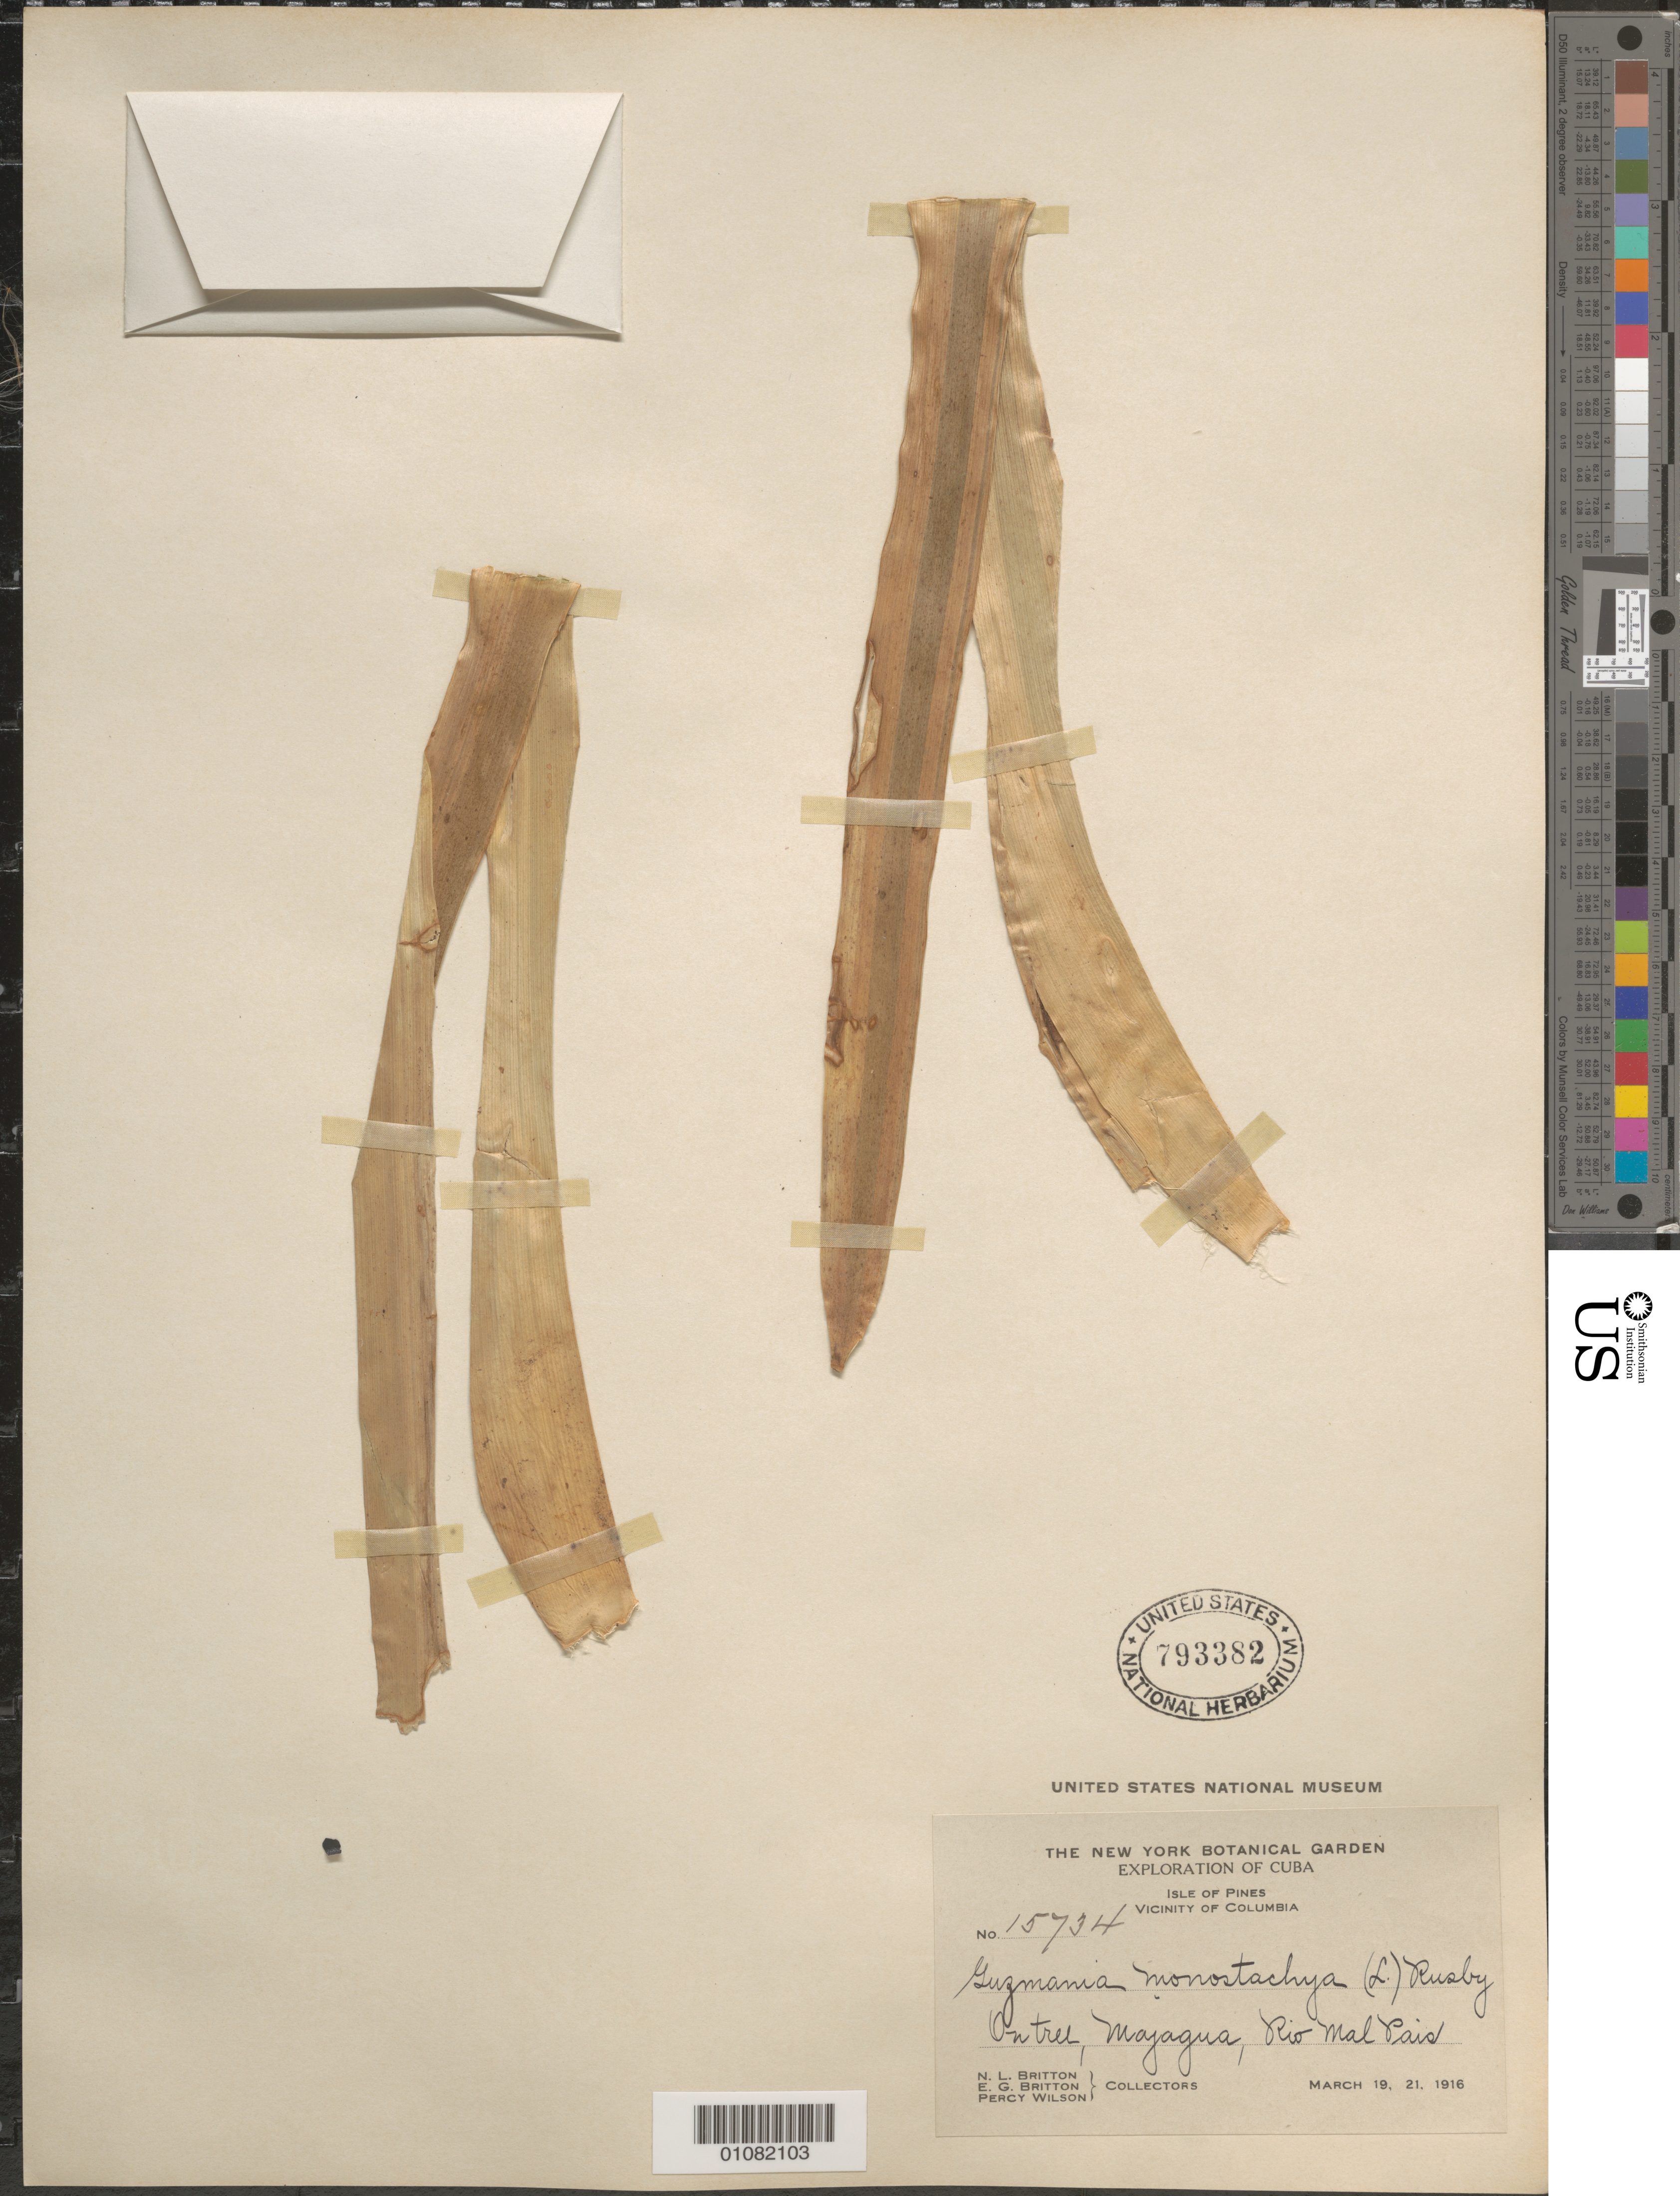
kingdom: Plantae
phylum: Tracheophyta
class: Liliopsida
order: Poales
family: Bromeliaceae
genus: Guzmania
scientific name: Guzmania monostachia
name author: (L.) Rusby ex Mez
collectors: N. Britton, E. G. Britton & P. Wilson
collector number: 15734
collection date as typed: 19 Mar 1916 and 21 Mar 1916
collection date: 1916-03-19,1916-03-21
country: Cuba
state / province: Isla de La Juventud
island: Isla de la Juventud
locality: Majagua, Rio Mal Pais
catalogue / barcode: US 793382